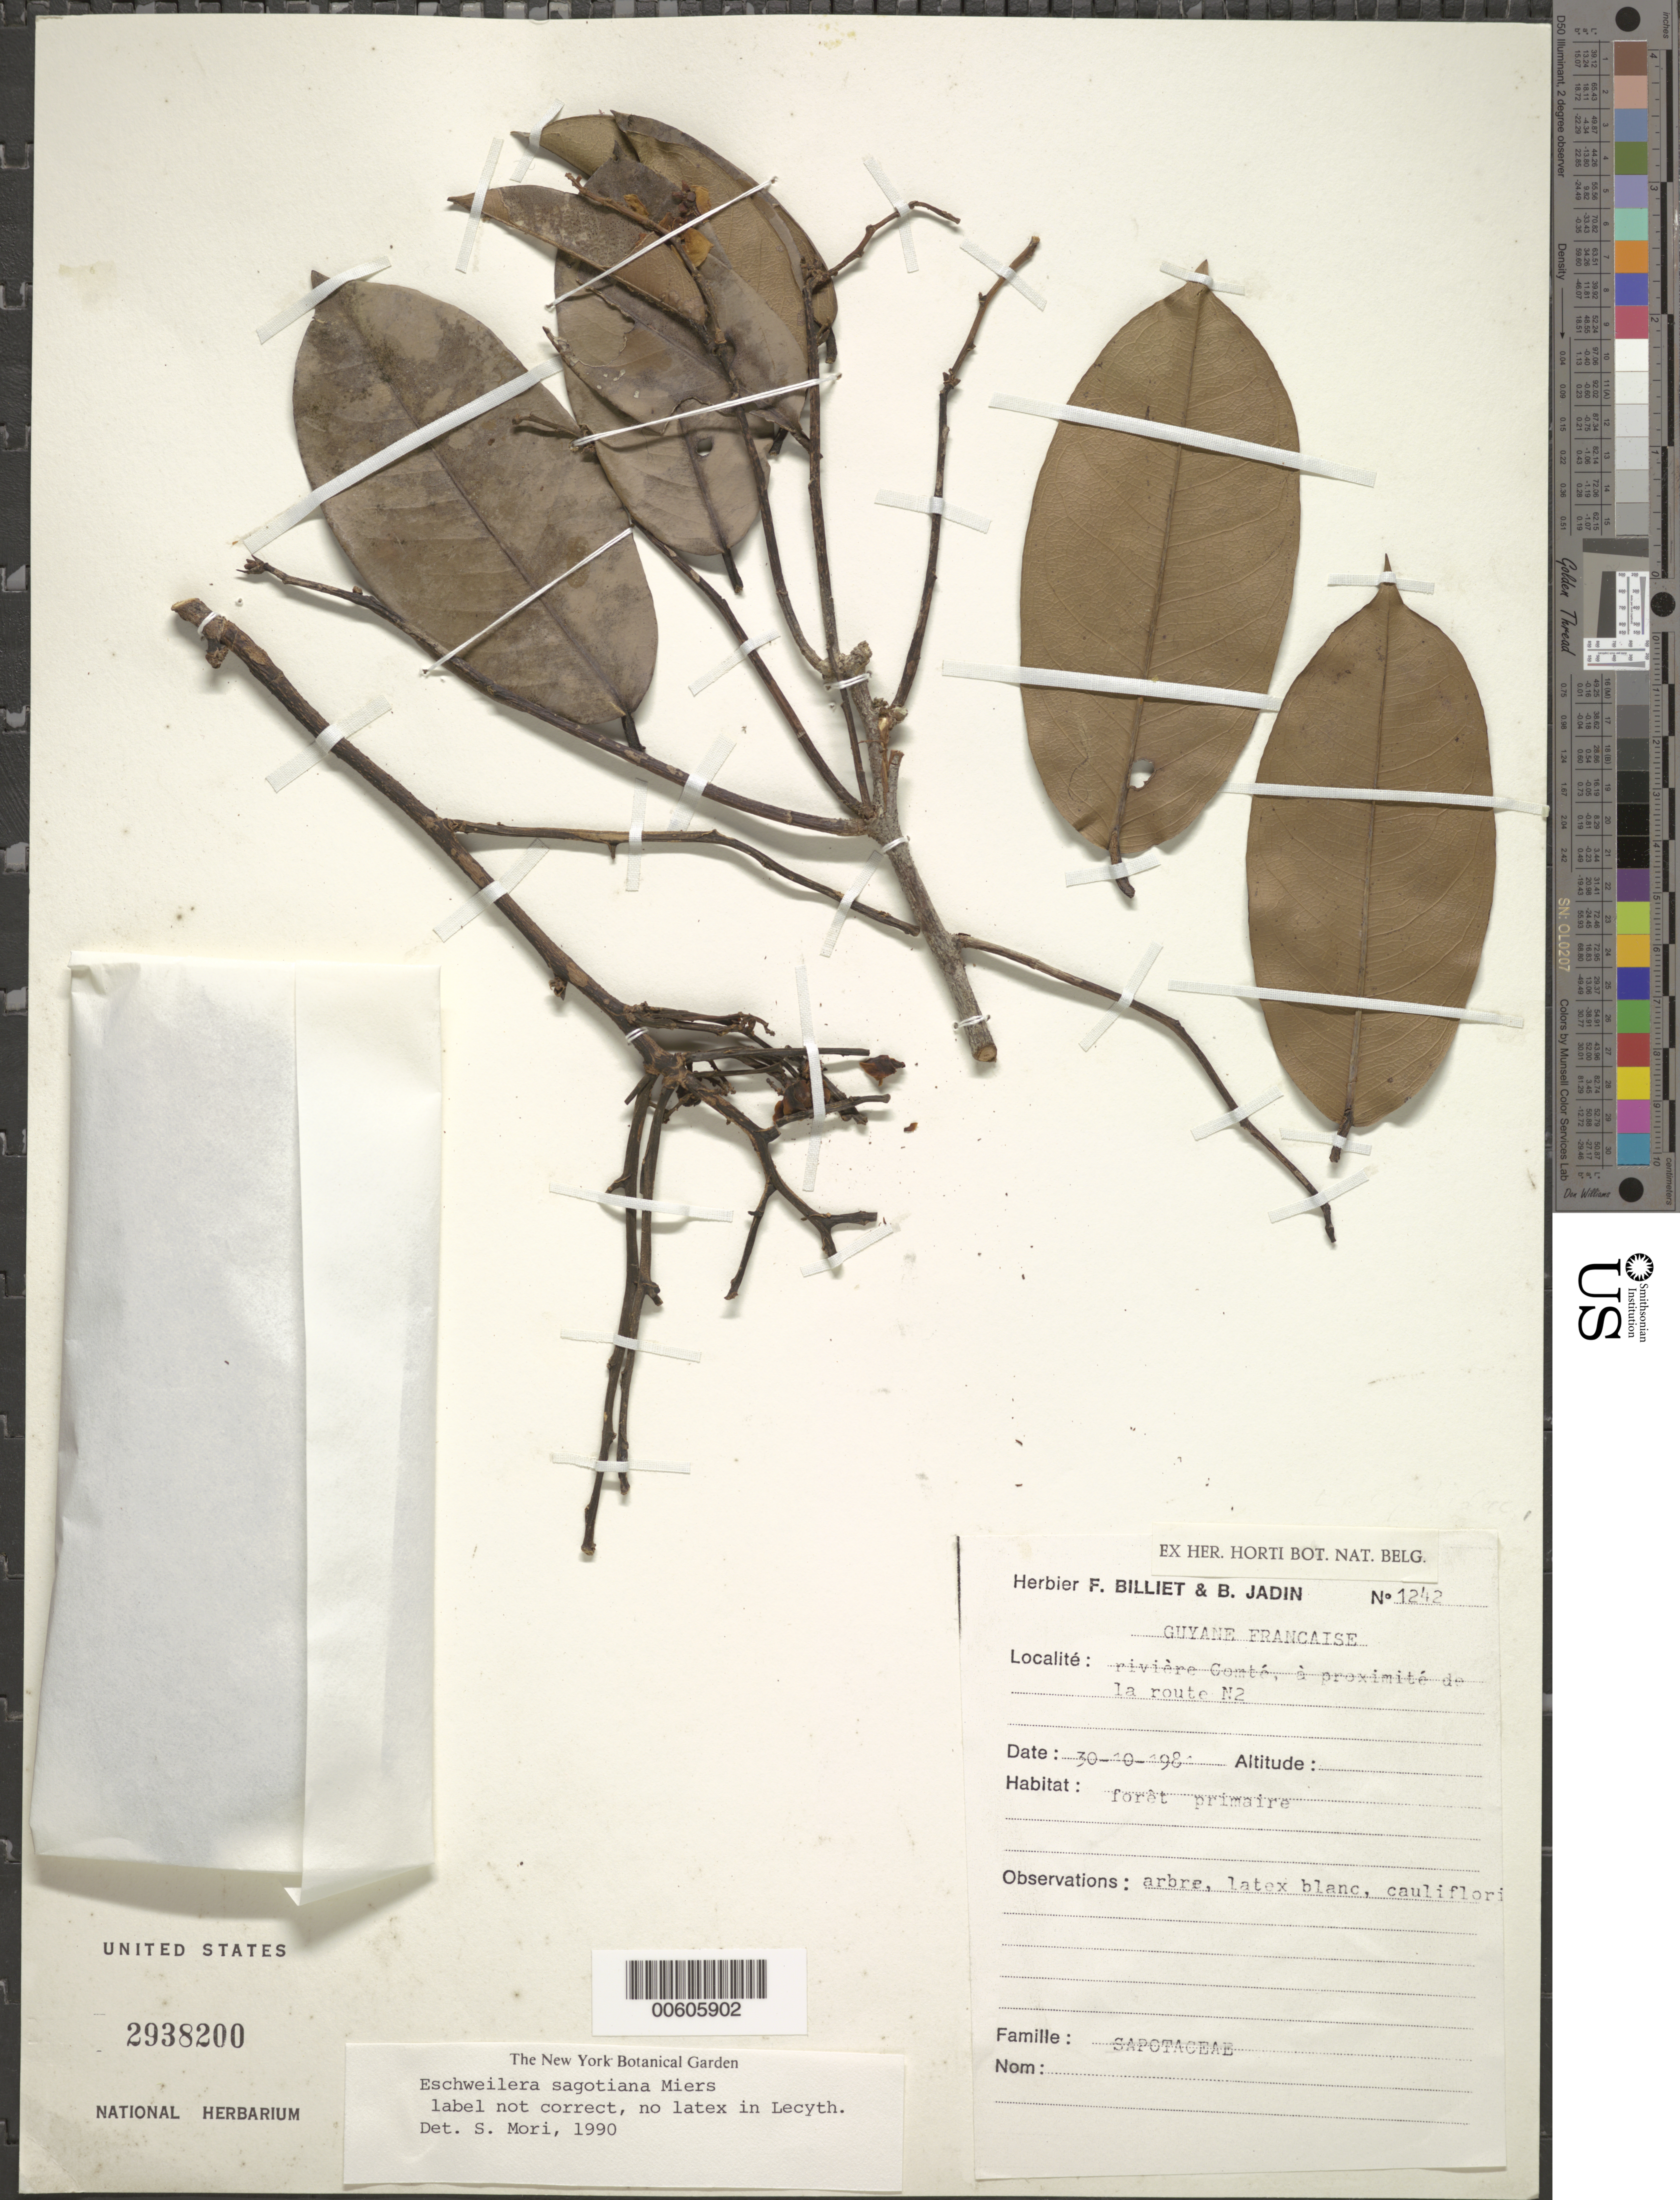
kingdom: Plantae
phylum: Tracheophyta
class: Magnoliopsida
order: Ericales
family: Lecythidaceae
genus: Eschweilera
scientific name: Eschweilera sagotiana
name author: Miers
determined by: Mori, Scott A.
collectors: F. Billiet & B. Jadin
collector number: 1242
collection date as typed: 30-Oct-81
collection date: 1981-10-30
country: French Guiana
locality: Comté R., near Route N2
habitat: Foret primaire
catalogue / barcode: US 2938200